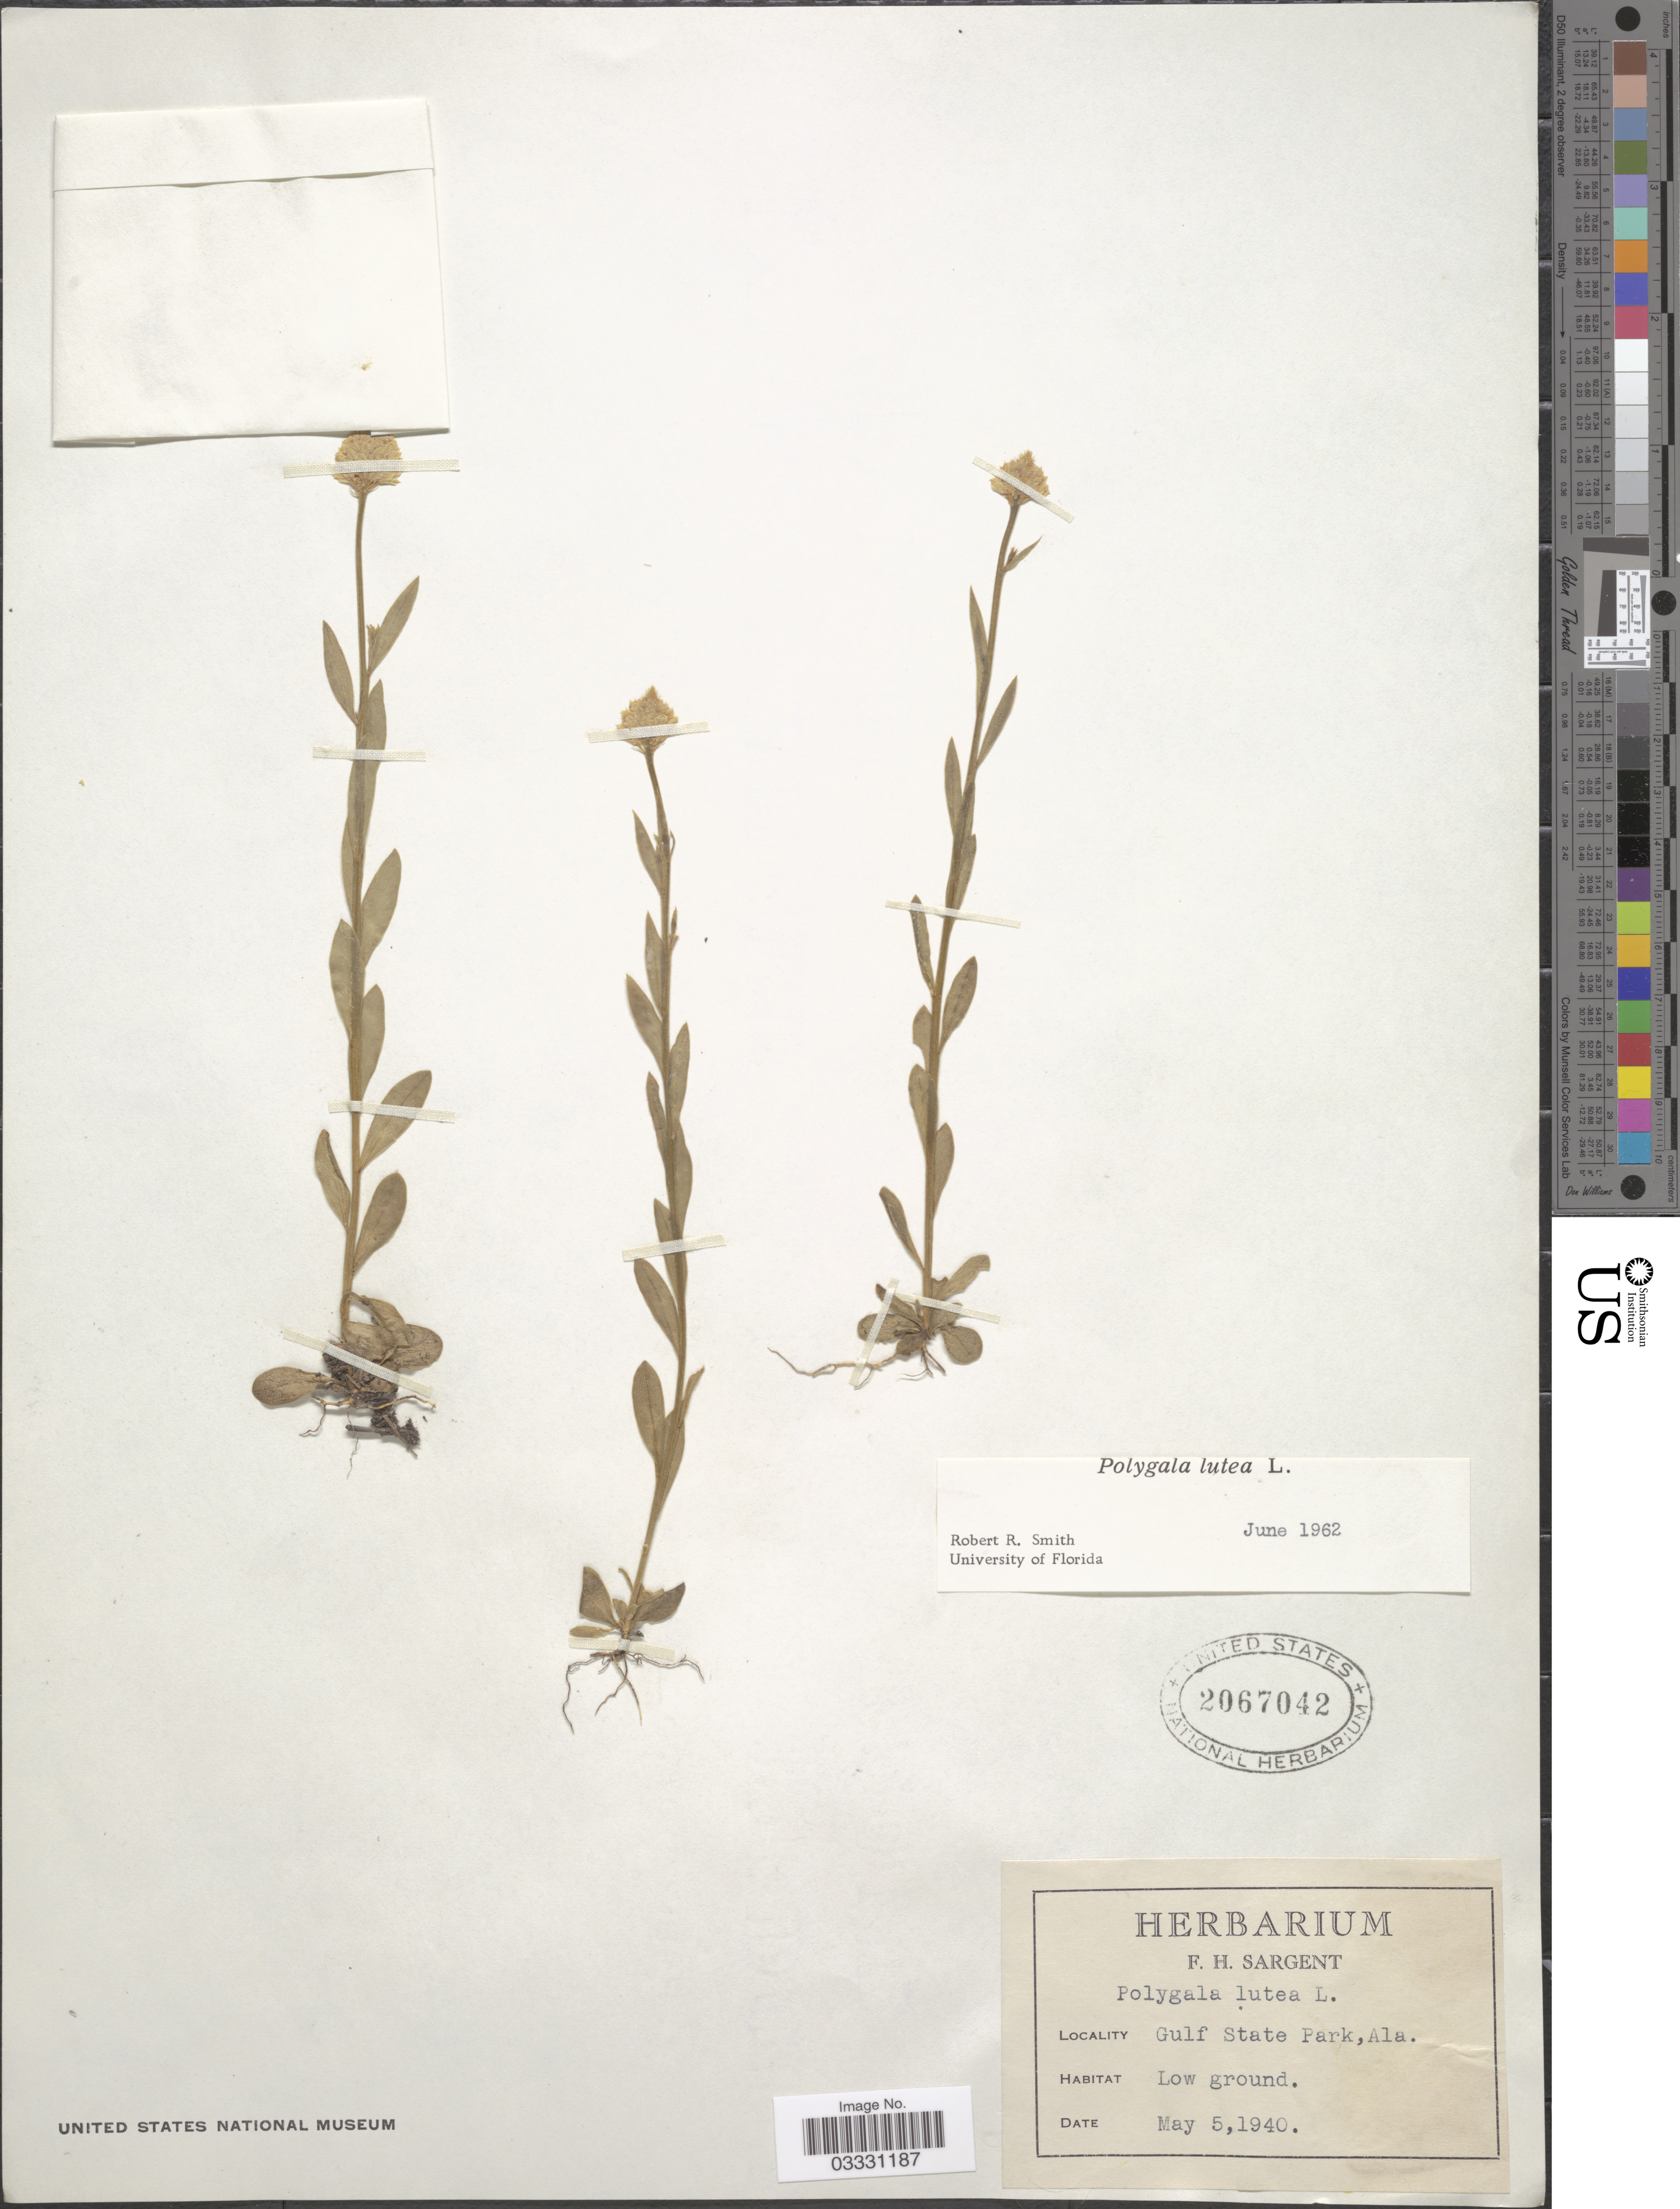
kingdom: Plantae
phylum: Tracheophyta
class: Magnoliopsida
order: Fabales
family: Polygalaceae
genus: Polygala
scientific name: Polygala lutea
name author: L.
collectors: Ex herb. F. H. Sargent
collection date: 1940-05-05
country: United States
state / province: Alabama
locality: Gulf State Park.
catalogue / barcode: US 2067042